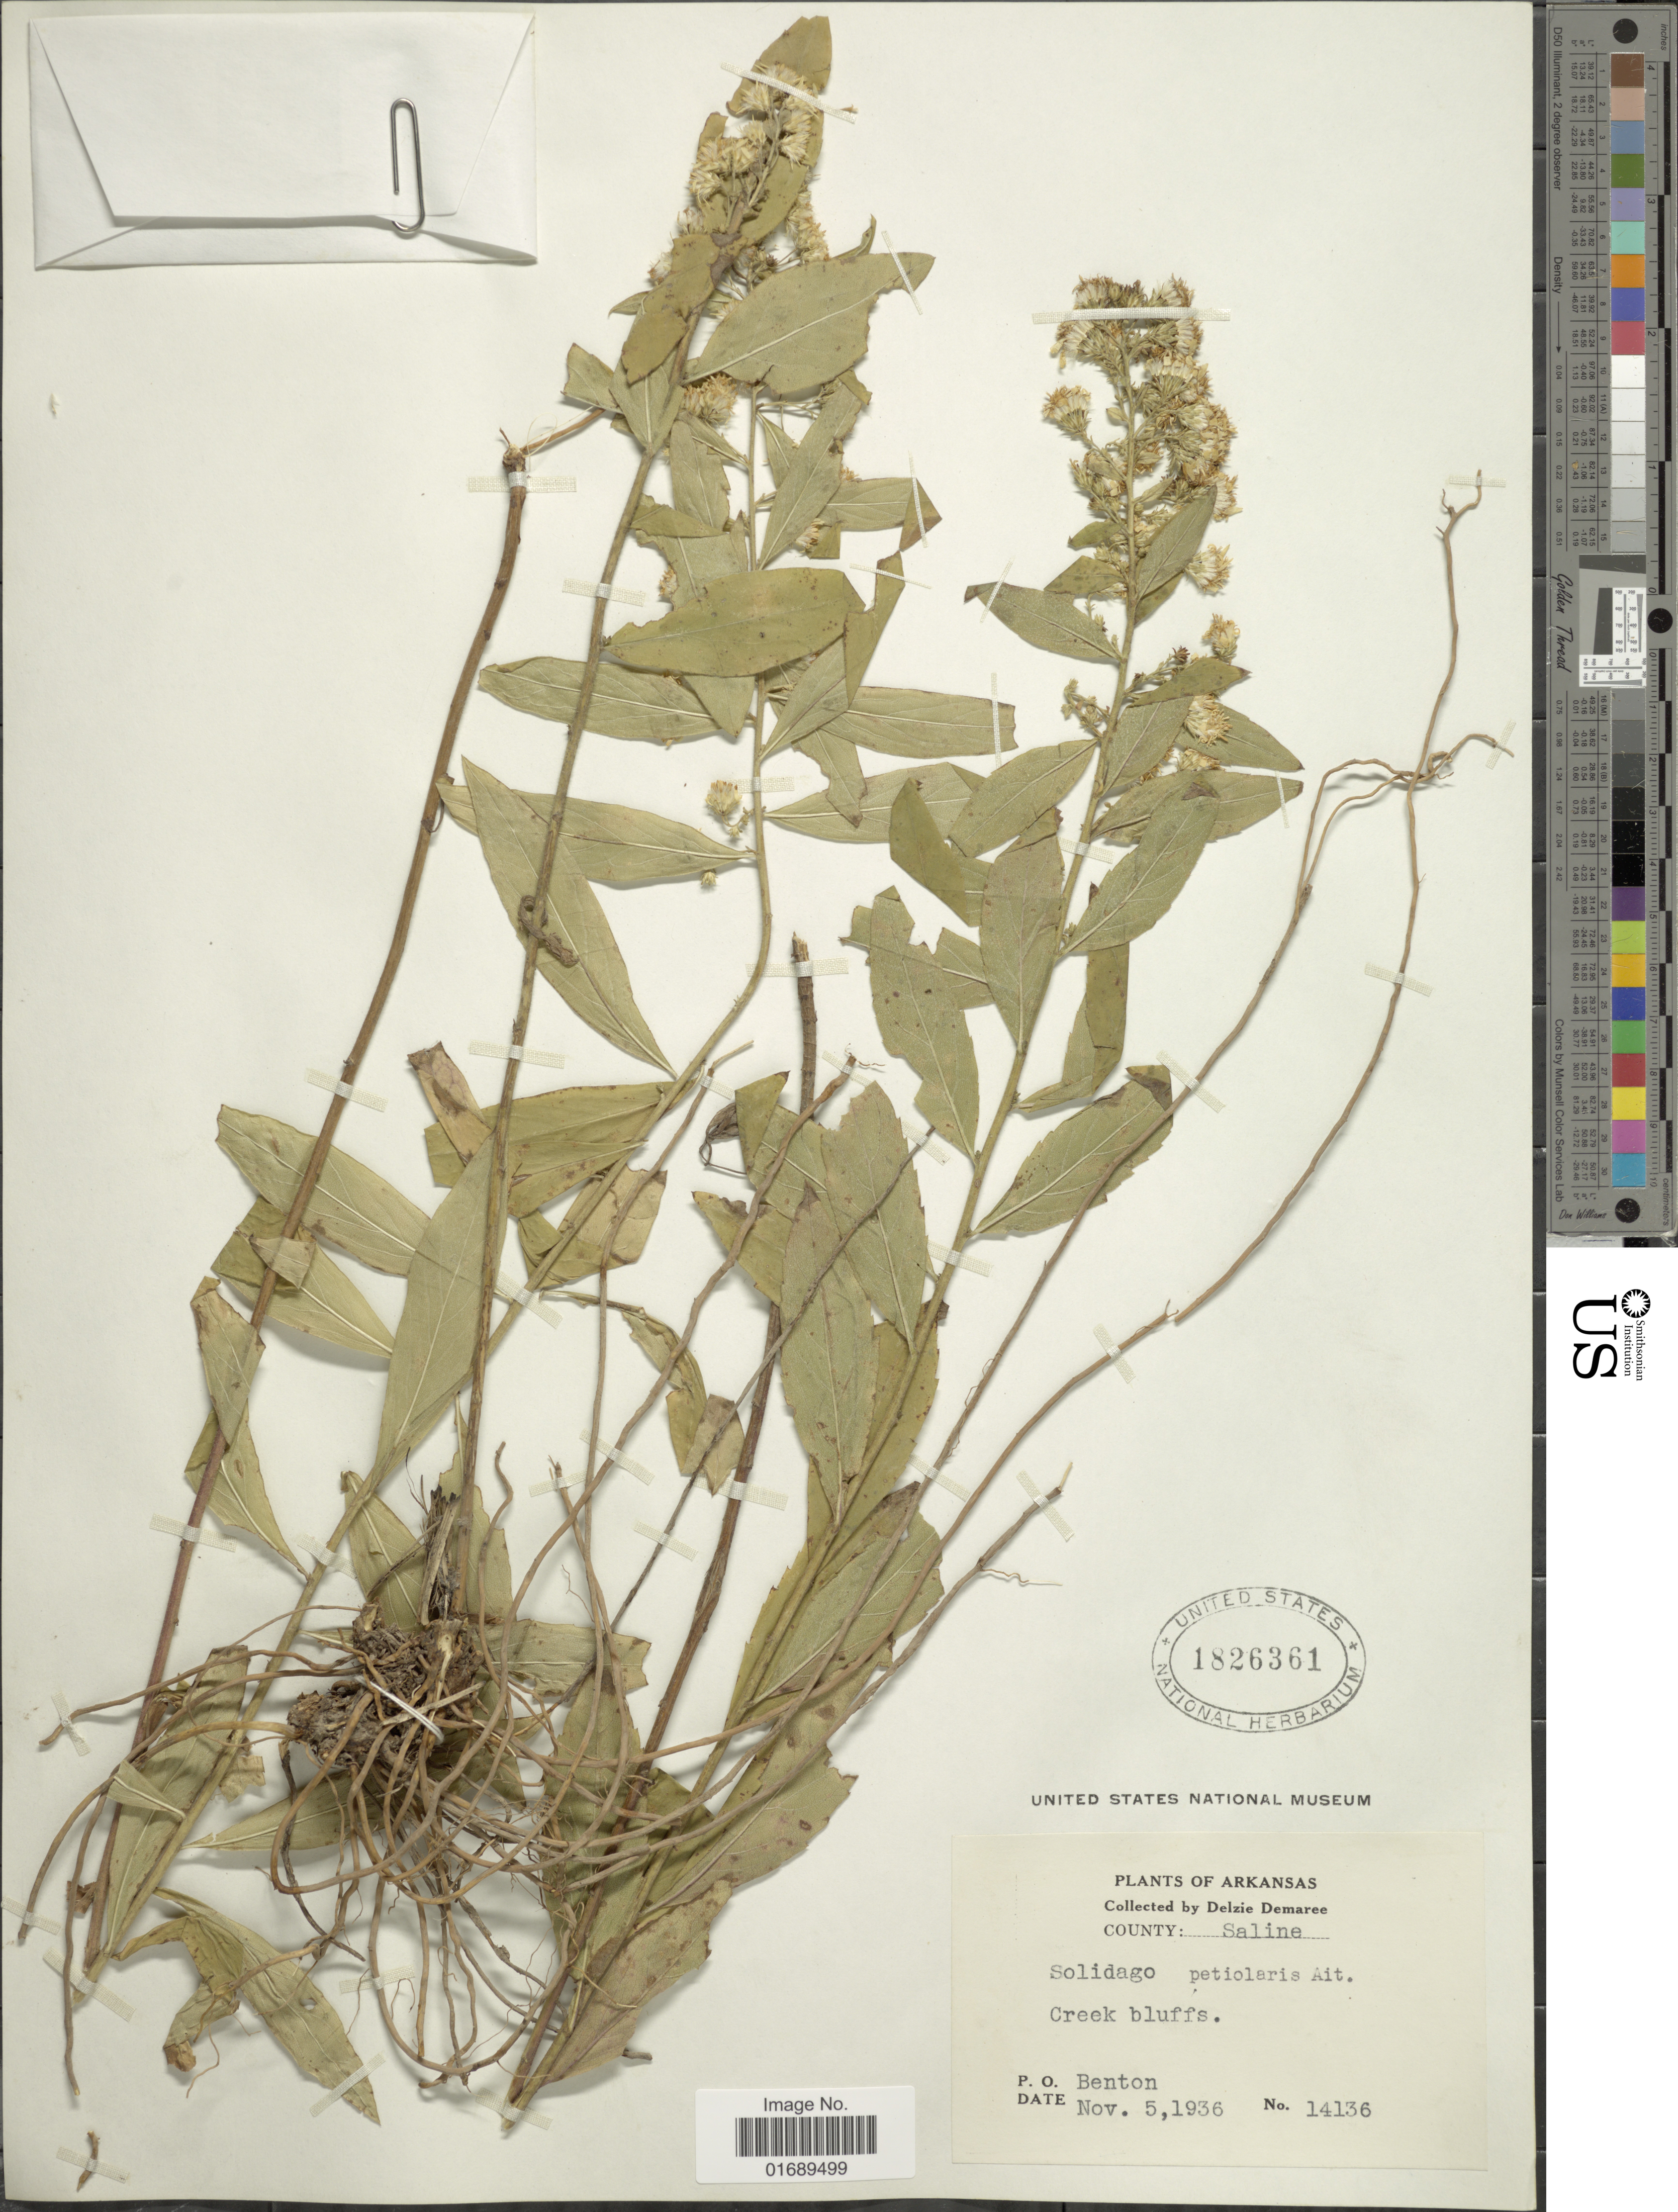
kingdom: Plantae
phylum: Tracheophyta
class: Magnoliopsida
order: Asterales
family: Asteraceae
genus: Solidago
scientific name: Solidago petiolaris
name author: Aiton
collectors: D. Demaree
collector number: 14136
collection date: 1936-11-05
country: United States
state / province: Arkansas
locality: County: Saline, Creek bluffs, P.O. Benton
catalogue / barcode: US 1826361